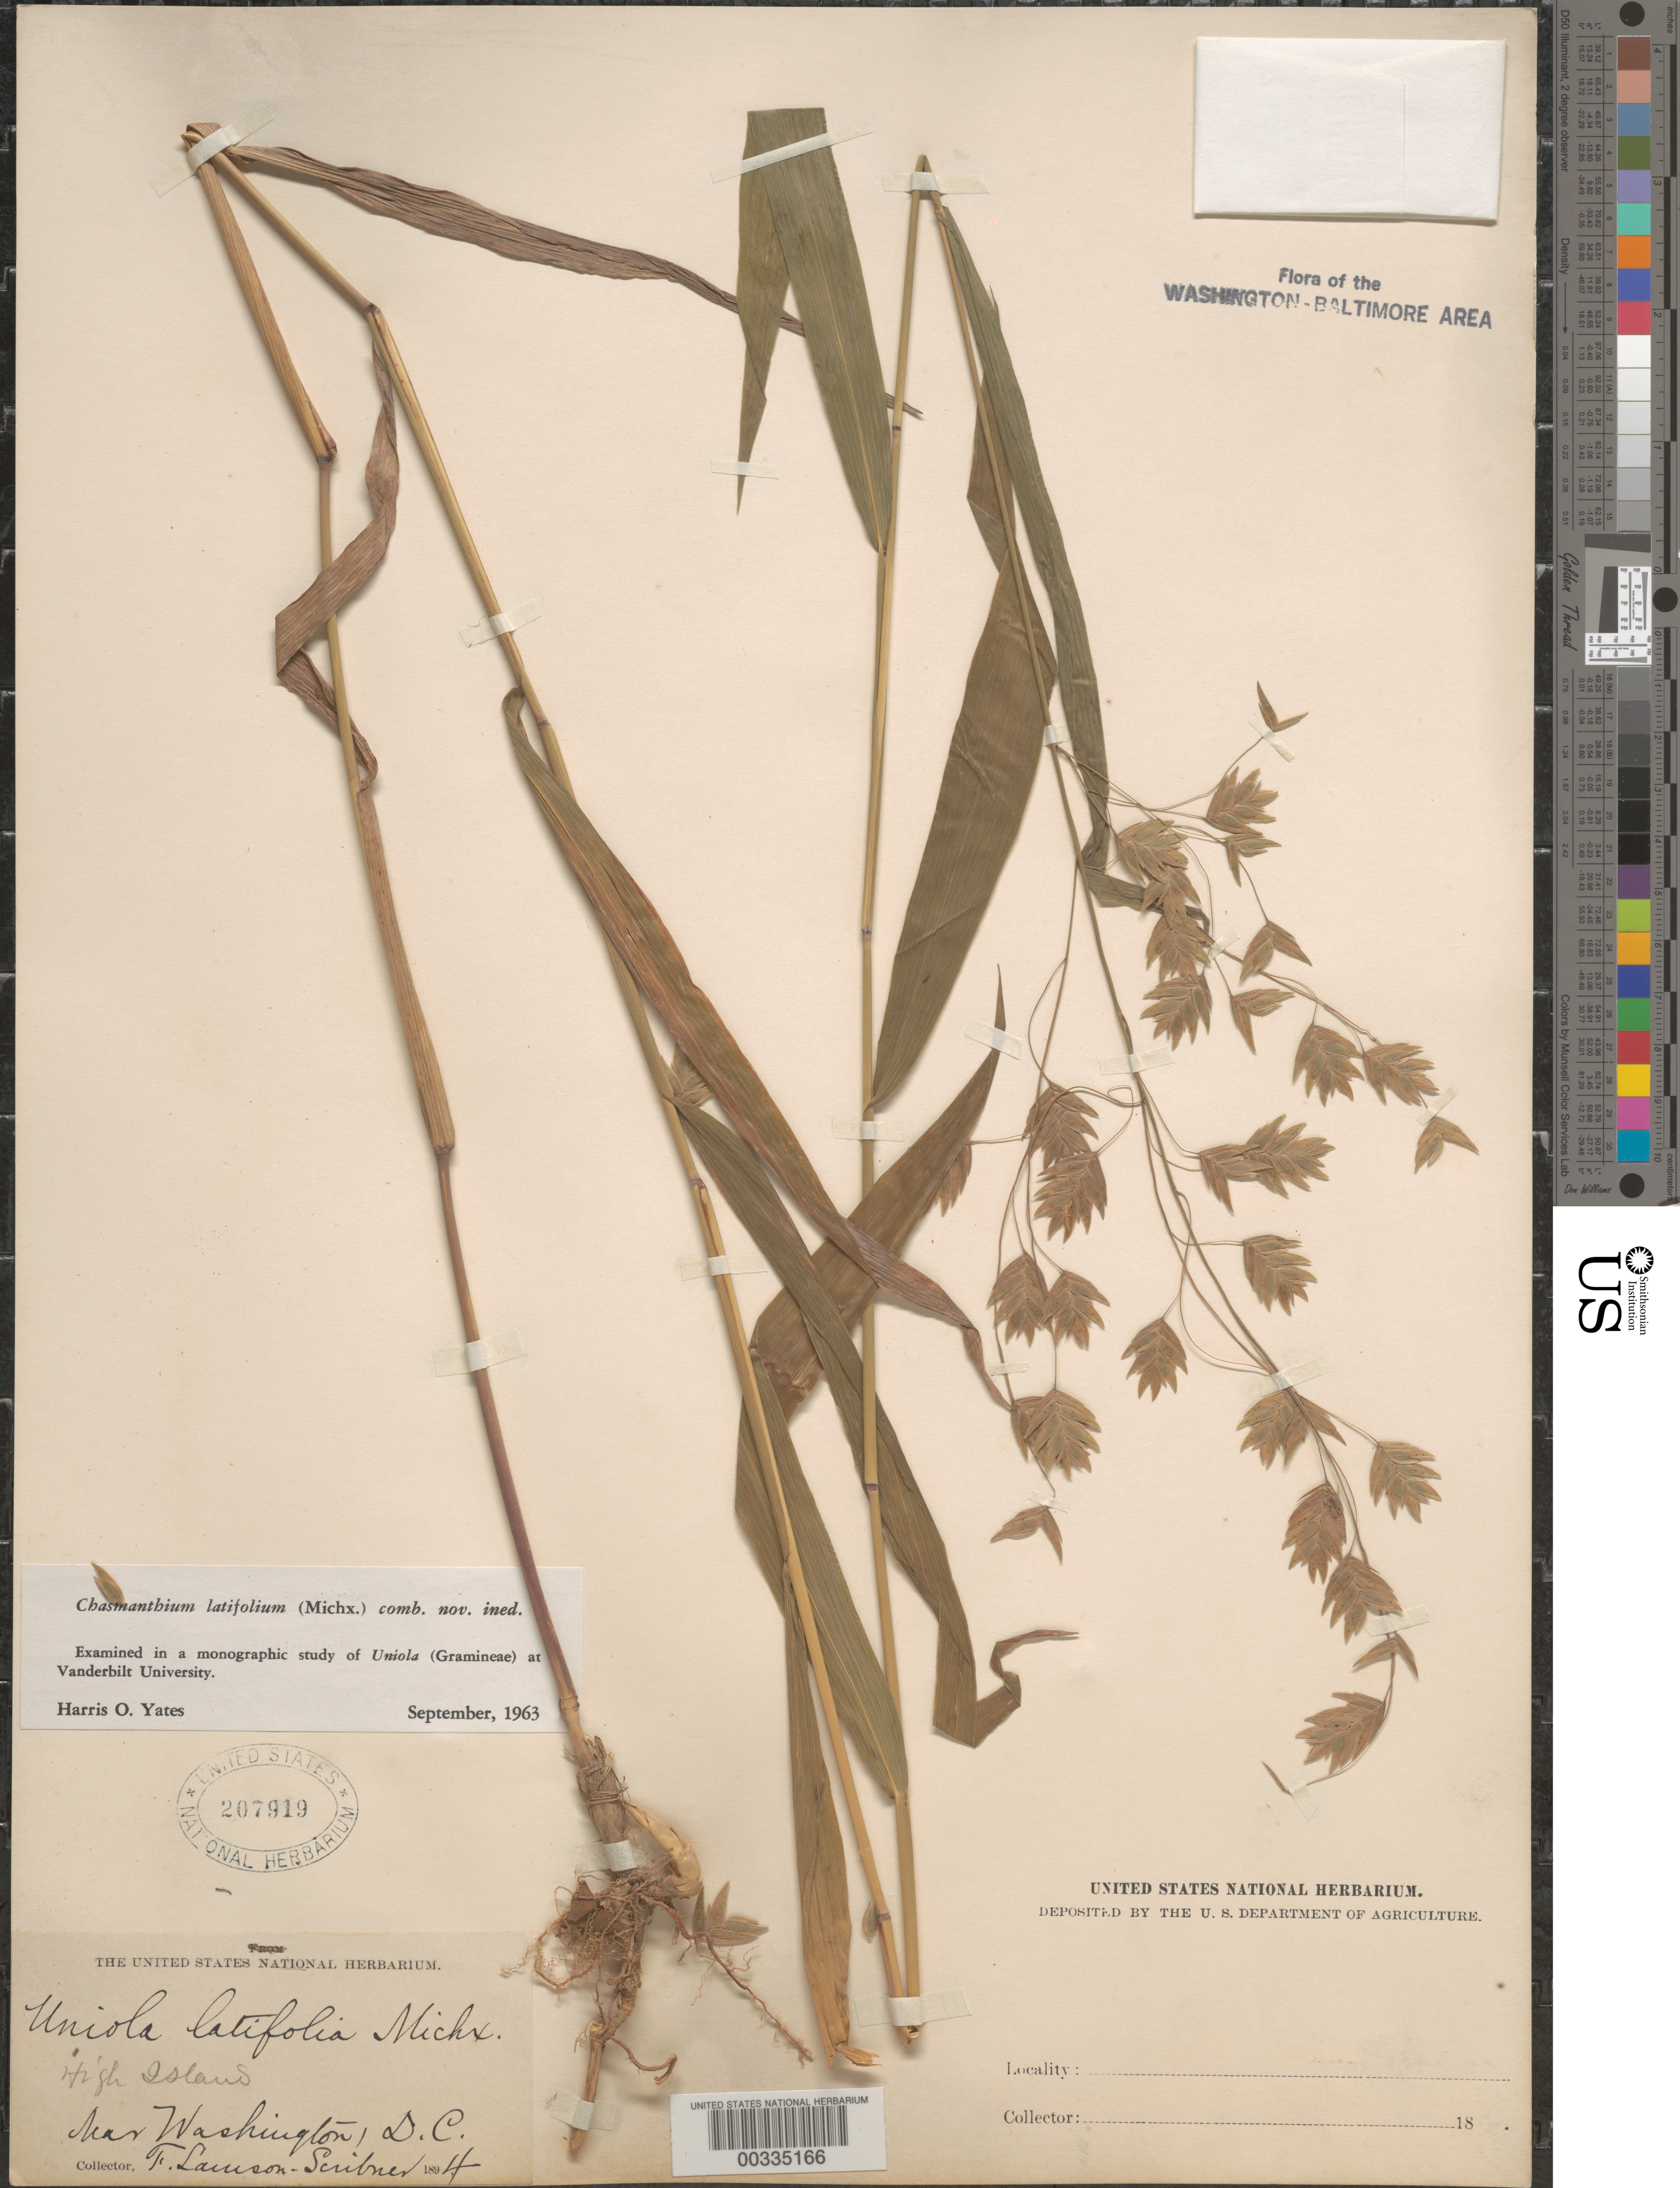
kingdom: Plantae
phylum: Tracheophyta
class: Liliopsida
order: Poales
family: Poaceae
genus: Chasmanthium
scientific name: Chasmanthium latifolium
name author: (Michx.) H.O. Yates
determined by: Yates, H. O.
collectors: F. L. Scribner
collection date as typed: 1894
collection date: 1894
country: United States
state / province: Maryland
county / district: Montgomery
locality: High Island C. & O. Canal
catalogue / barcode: US 207919